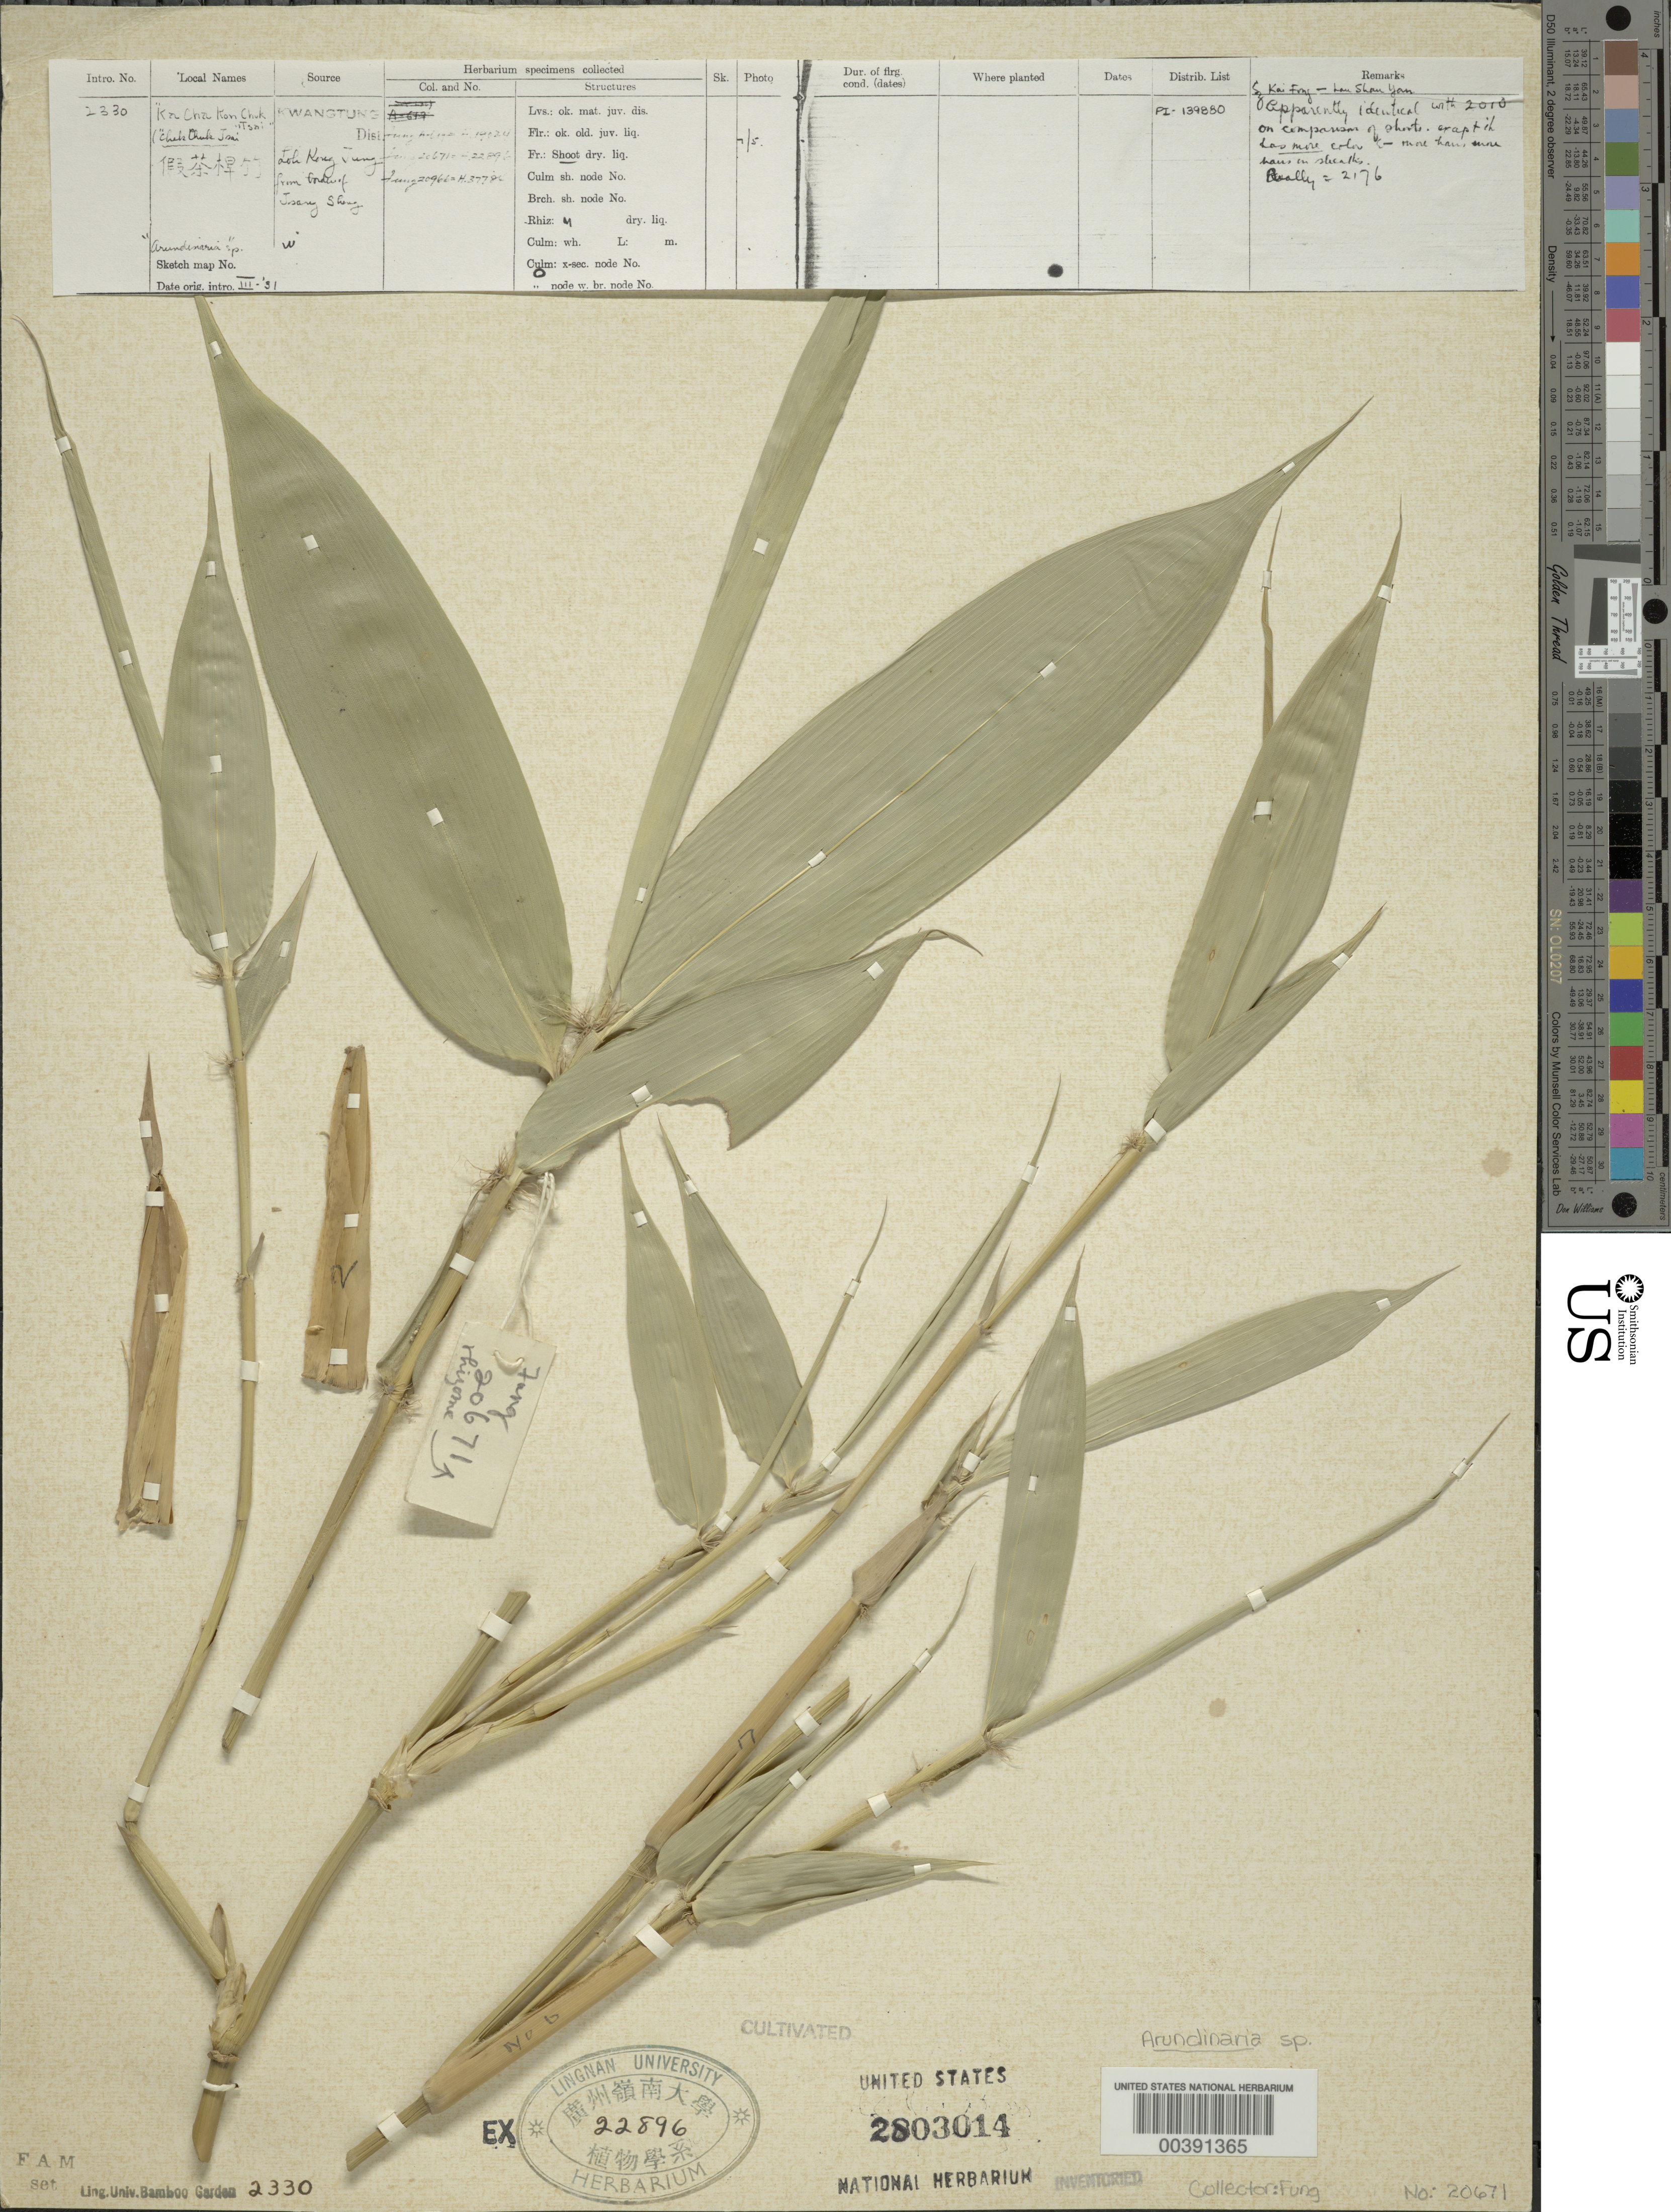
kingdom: Plantae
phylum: Tracheophyta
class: Liliopsida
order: Poales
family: Poaceae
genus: Arundinaria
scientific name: Arundinaria sp.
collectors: H. L. Fung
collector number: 20671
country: China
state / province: Guangdong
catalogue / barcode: US 2803014